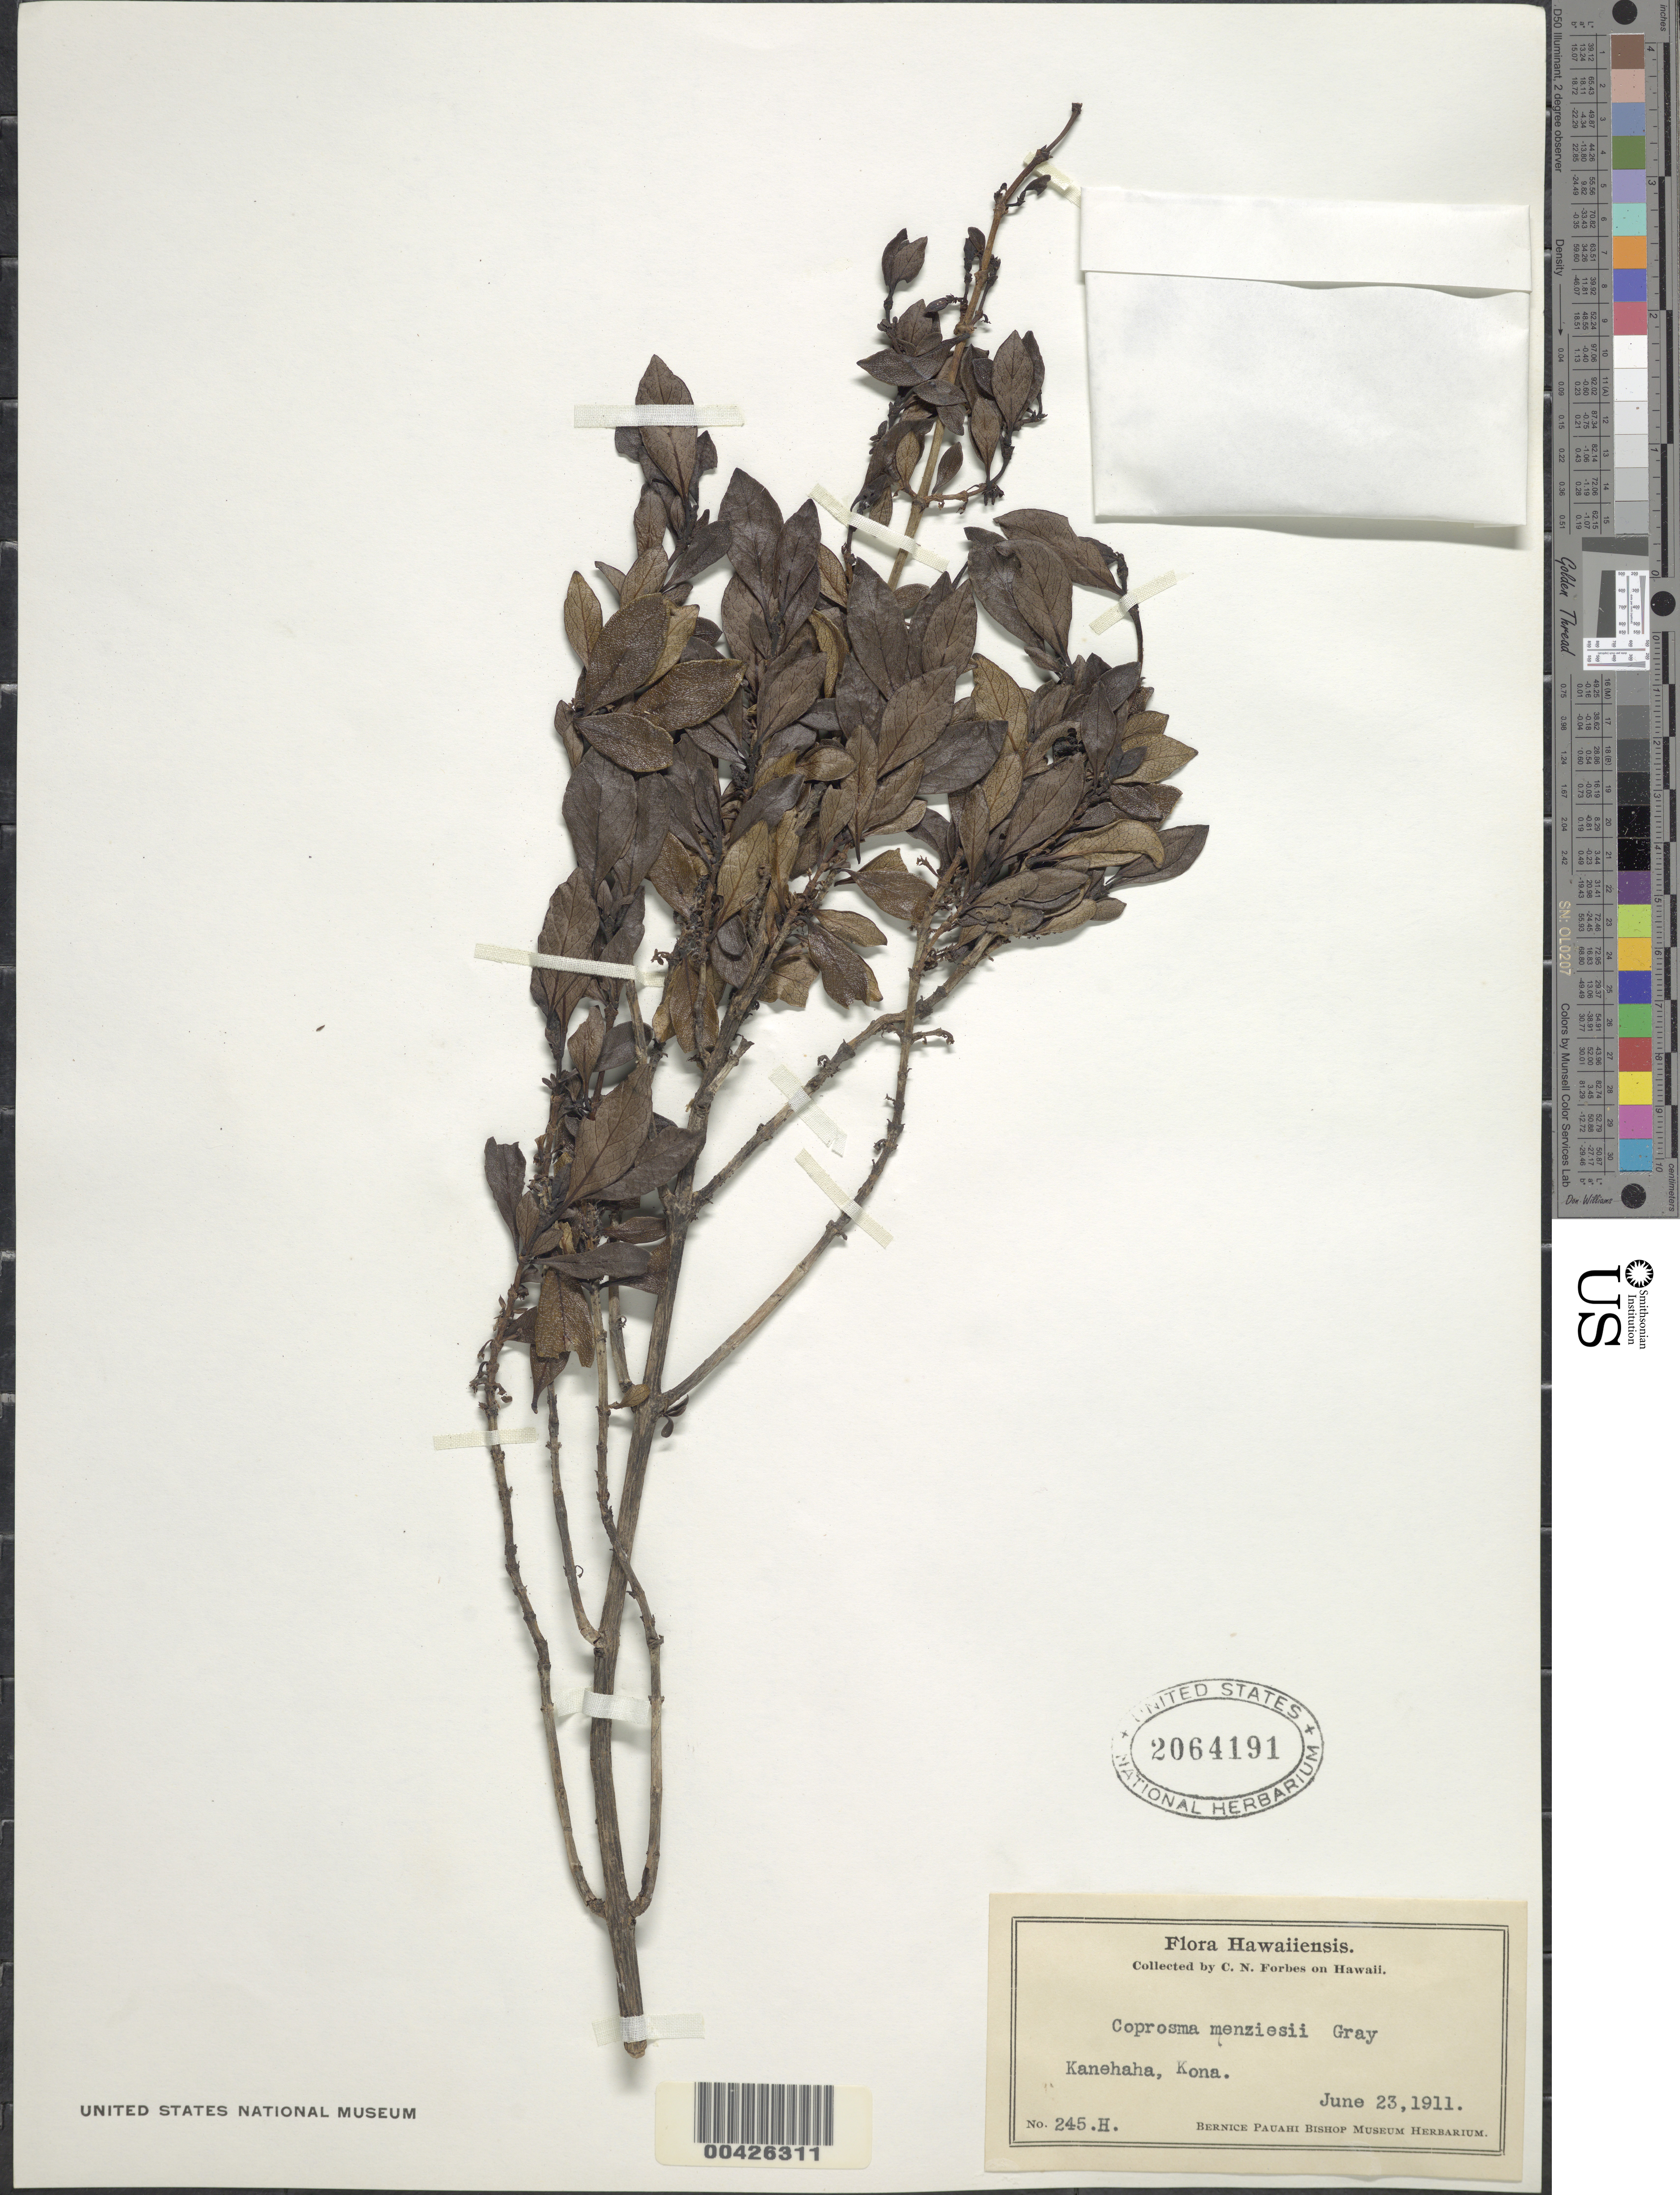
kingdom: Plantae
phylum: Tracheophyta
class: Magnoliopsida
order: Gentianales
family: Rubiaceae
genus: Coprosma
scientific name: Coprosma menziesii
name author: A. Gray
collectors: C. N. Forbes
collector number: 245.H.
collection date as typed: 23 Jun 1911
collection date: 1911-06-23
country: United States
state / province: Hawaii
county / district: Hawaii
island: Hawaii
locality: Kanehaha, Kona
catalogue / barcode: US 2064191